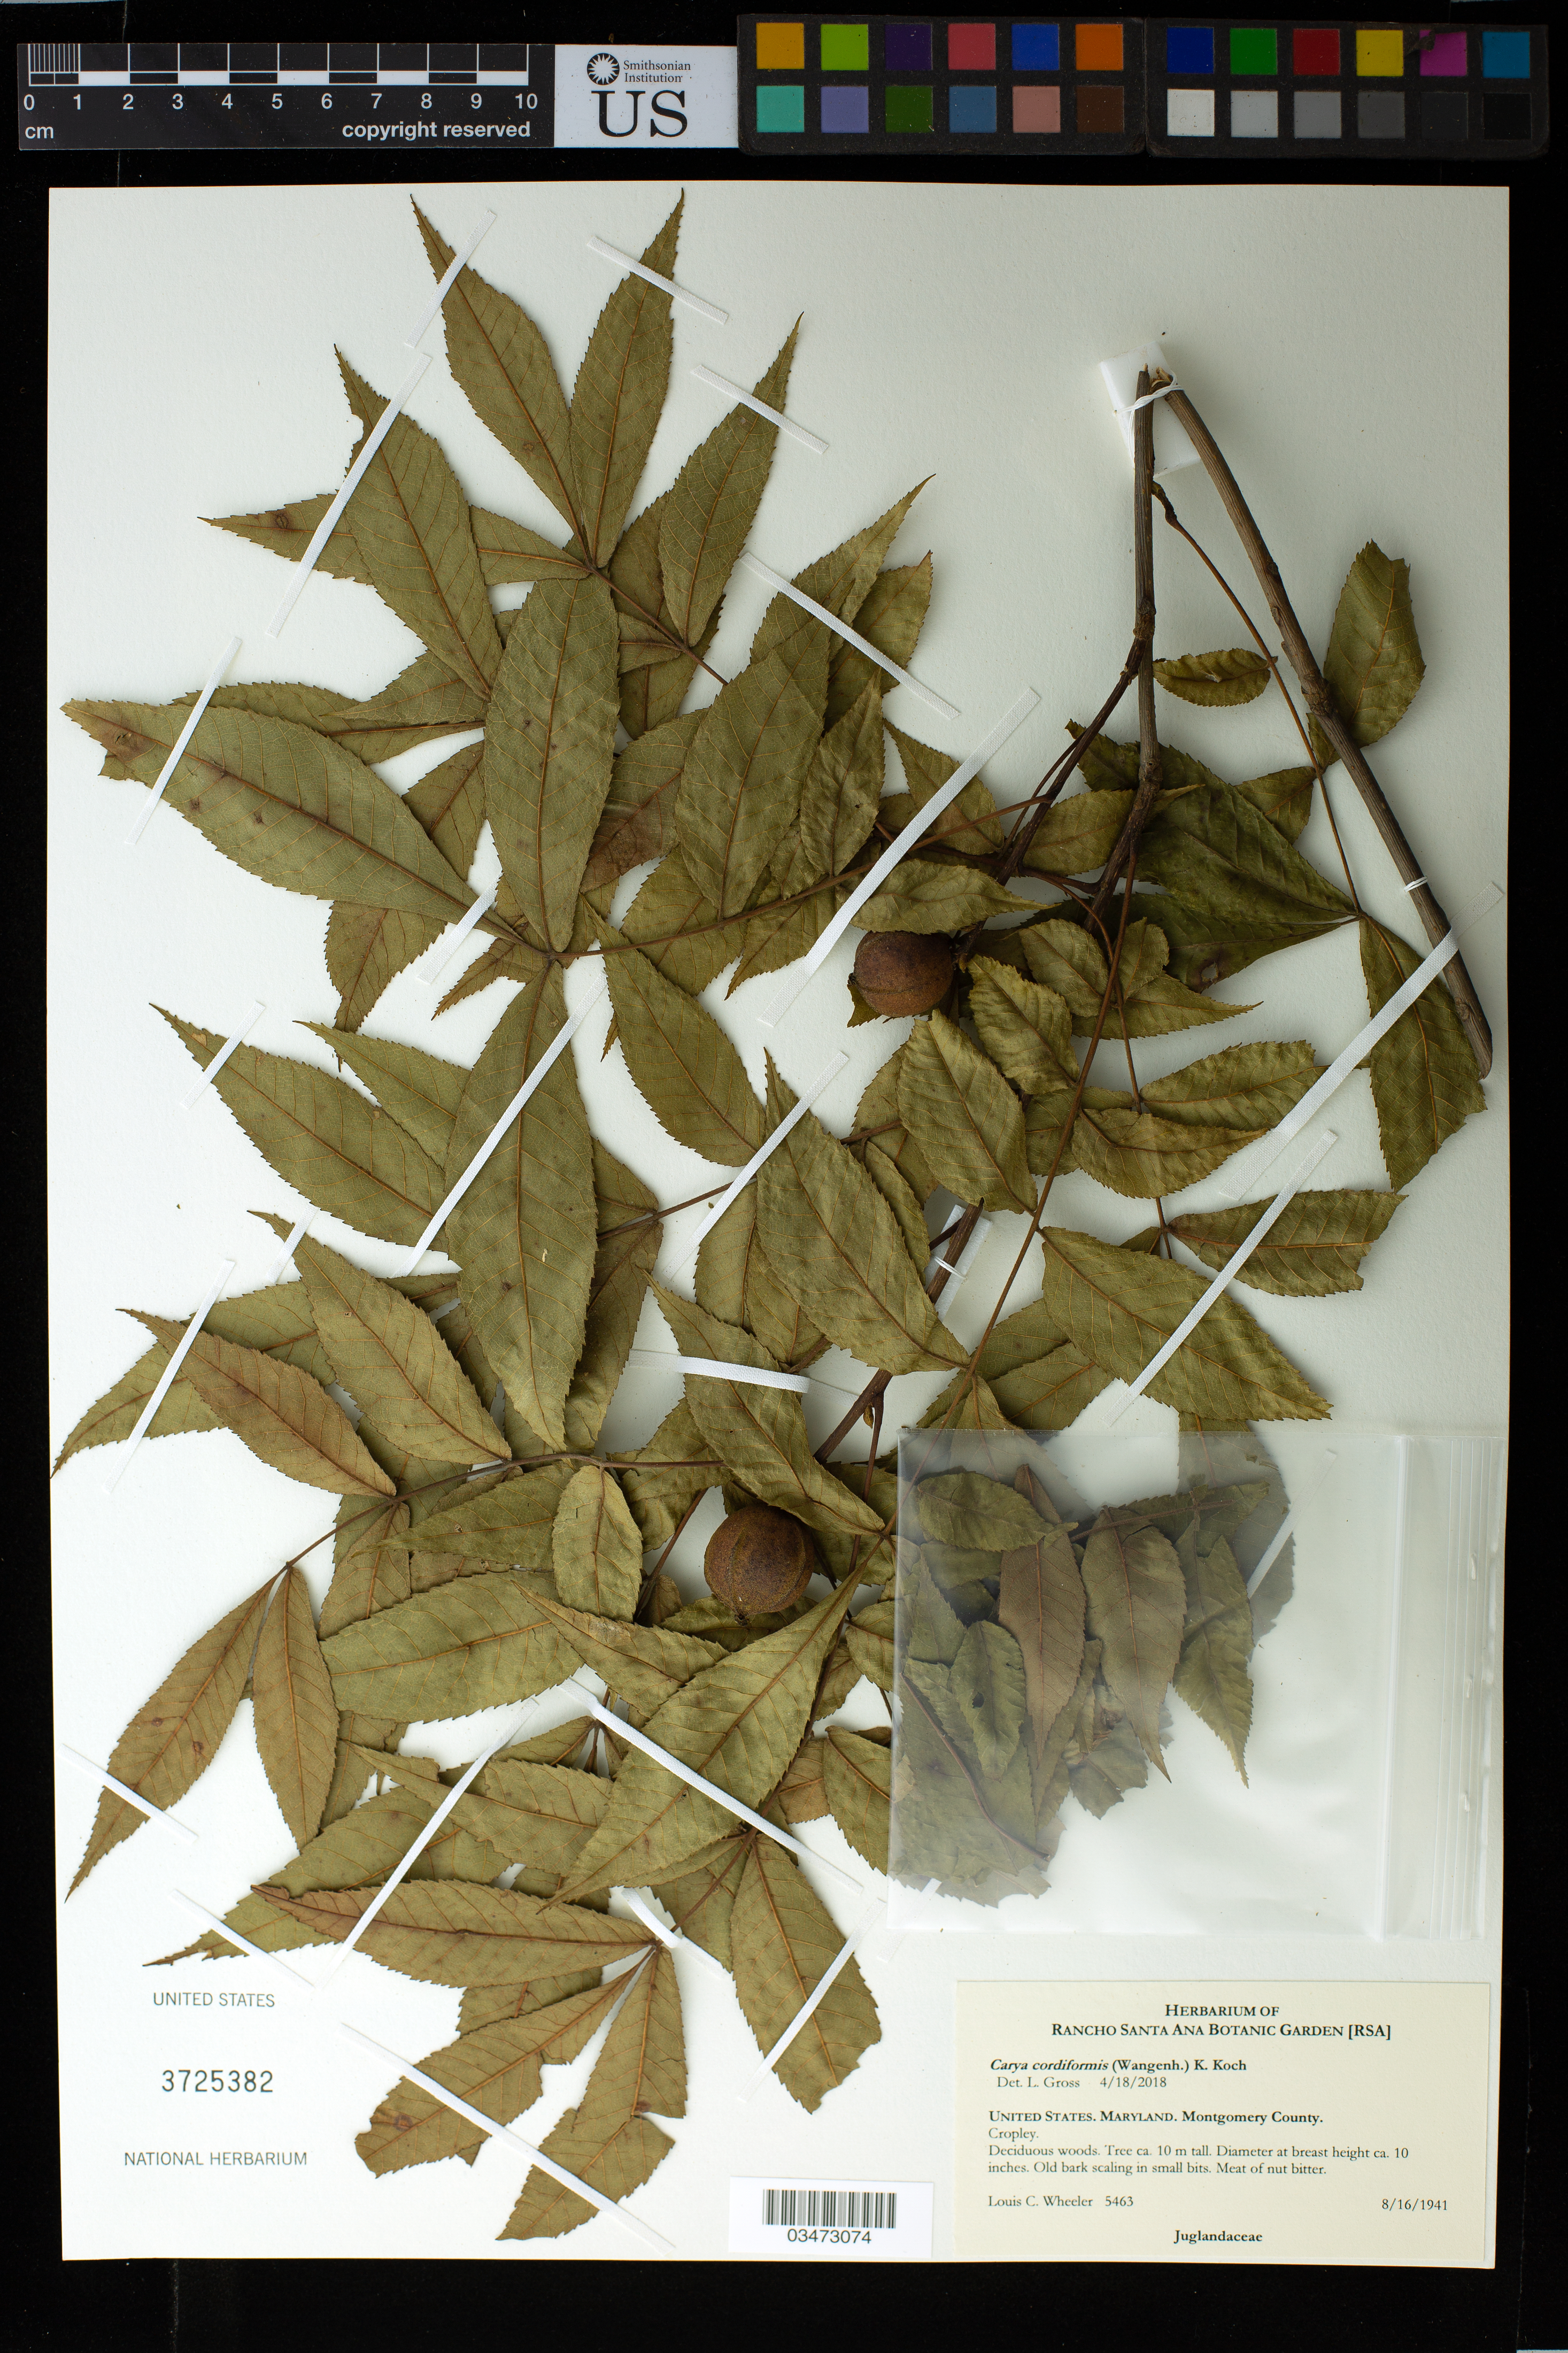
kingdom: Plantae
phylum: Tracheophyta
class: Magnoliopsida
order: Fagales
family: Juglandaceae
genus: Carya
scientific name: Carya cordiformis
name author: (Wangenh.) K. Koch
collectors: L. C. Wheeler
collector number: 5463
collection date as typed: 16 Aug 1941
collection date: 1941-08-16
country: United States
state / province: Maryland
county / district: Montgomery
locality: Cropley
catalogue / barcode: US 3725382